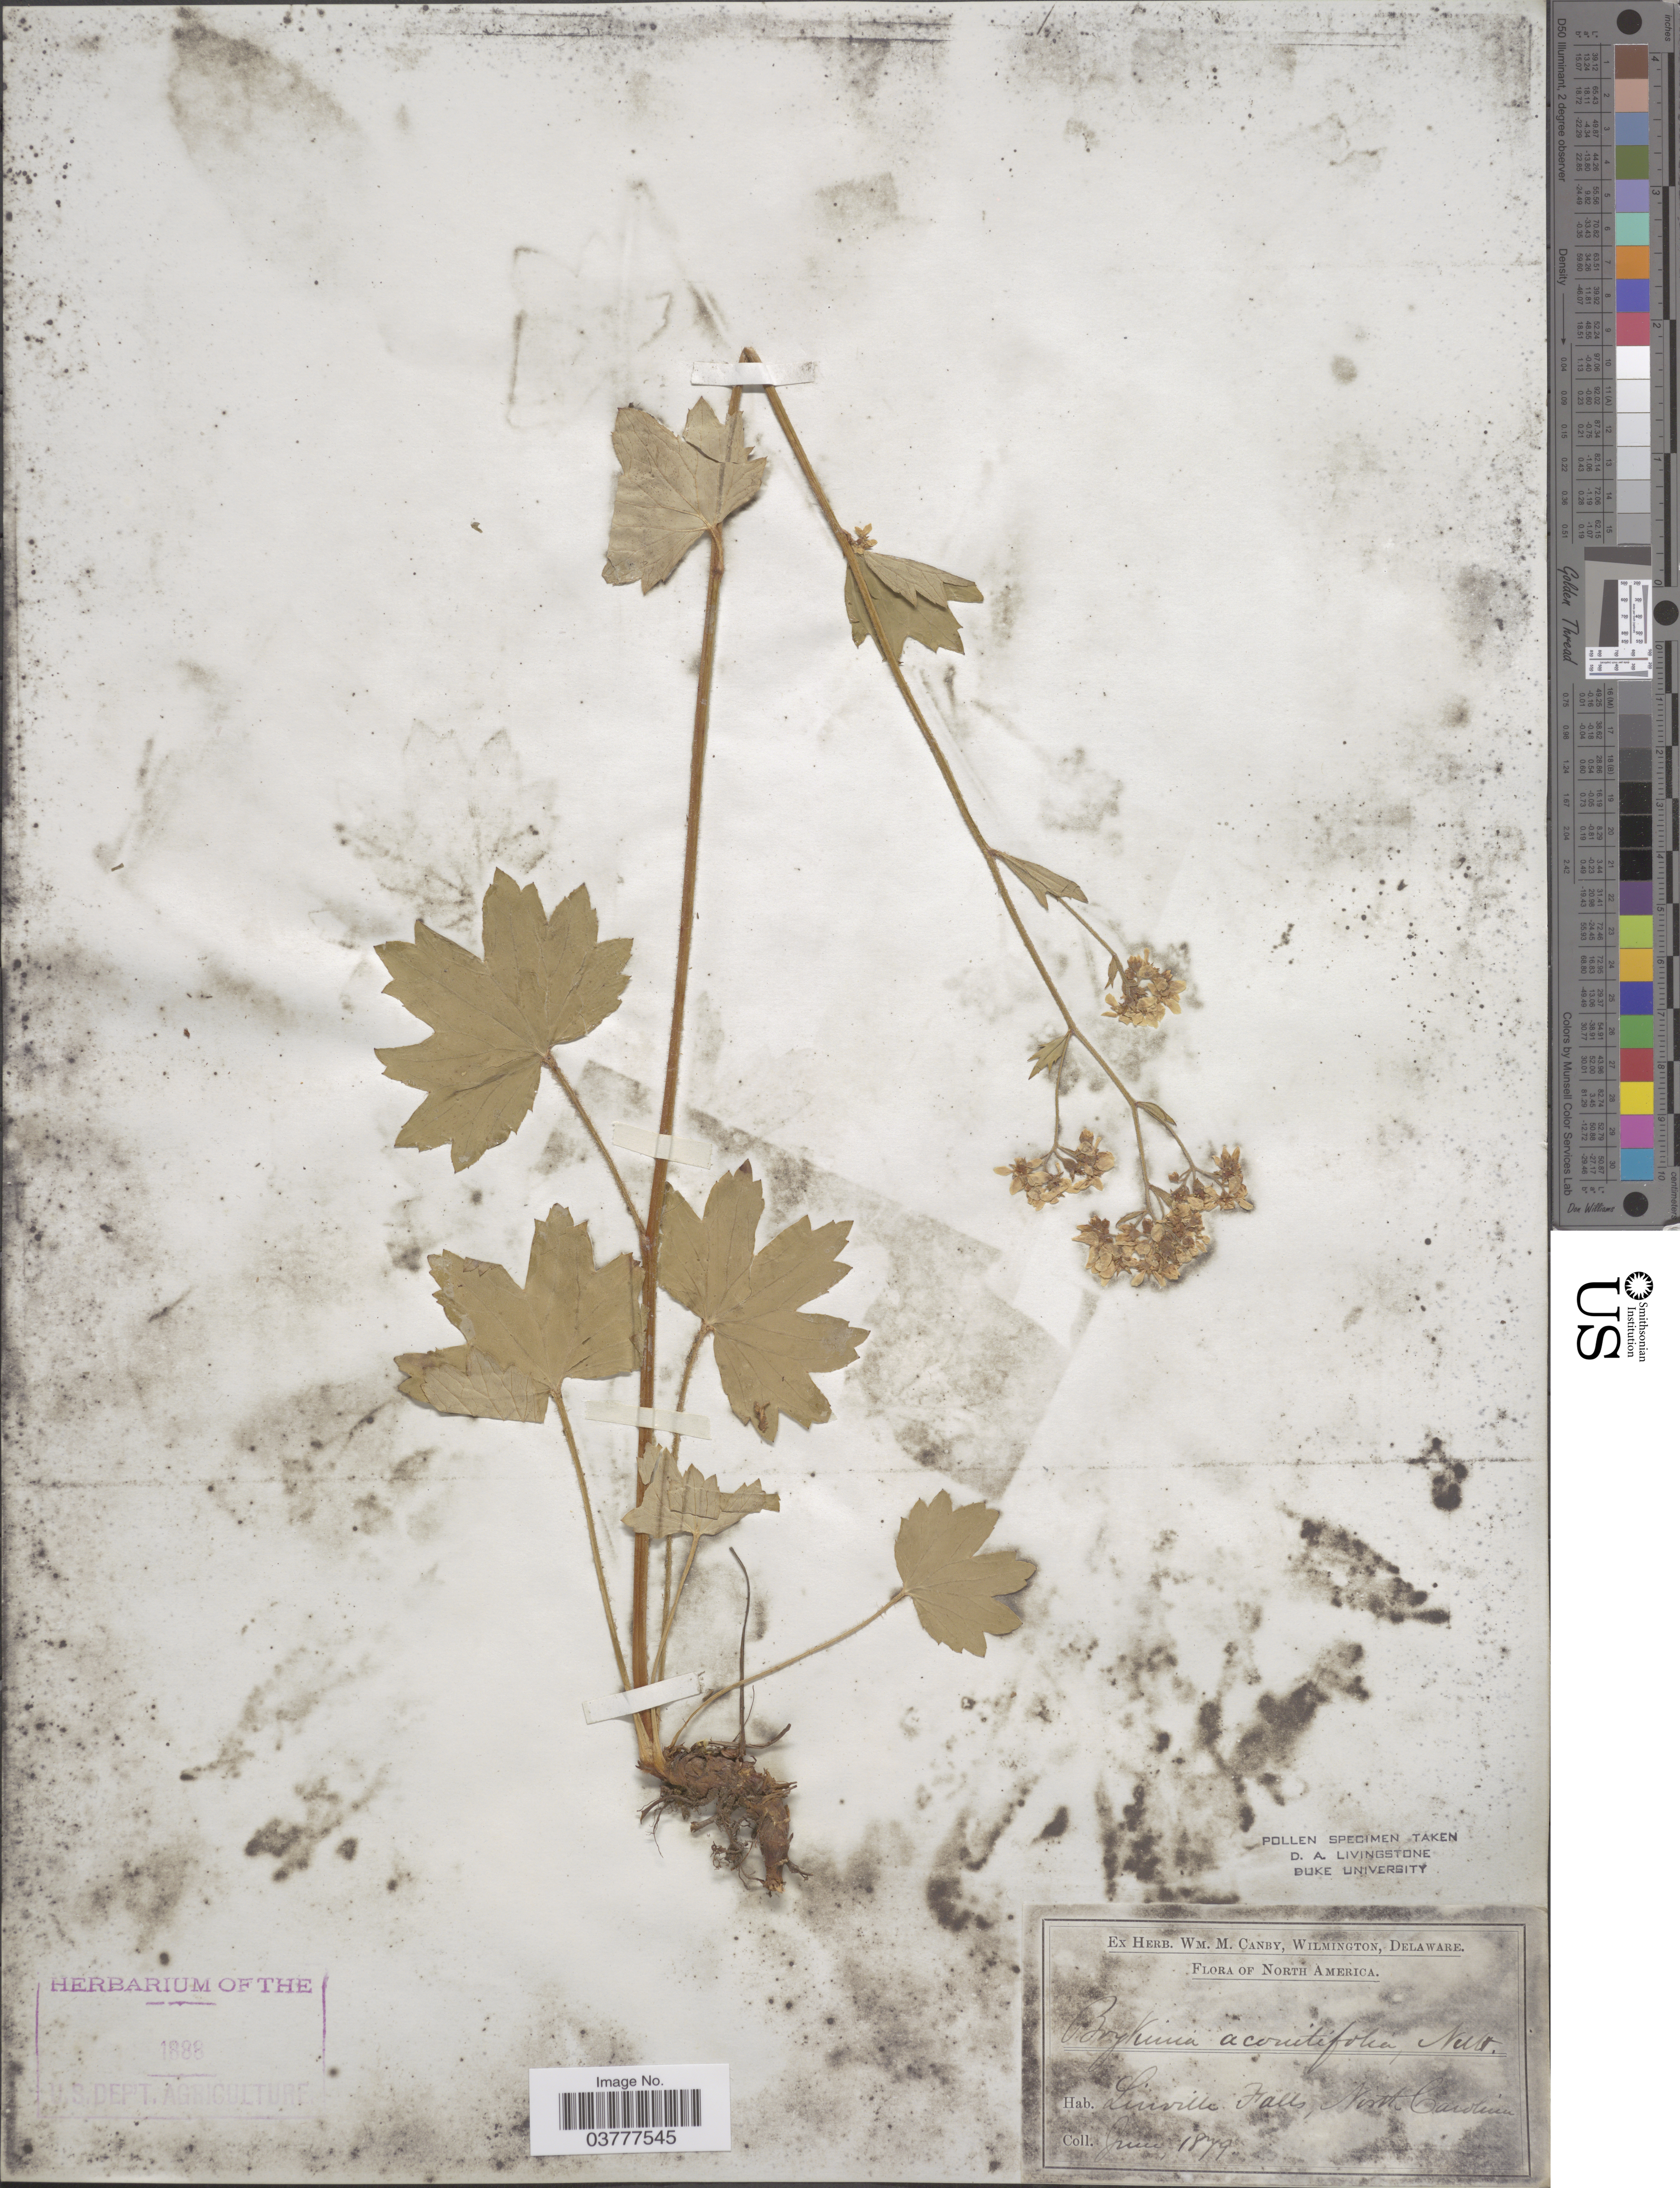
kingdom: Plantae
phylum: Tracheophyta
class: Magnoliopsida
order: Saxifragales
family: Saxifragaceae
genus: Boykinia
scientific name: Boykinia aconitifolia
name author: Nutt.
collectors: W. M. Canby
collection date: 1879-06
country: United States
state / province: North Carolina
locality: Linville Falls.